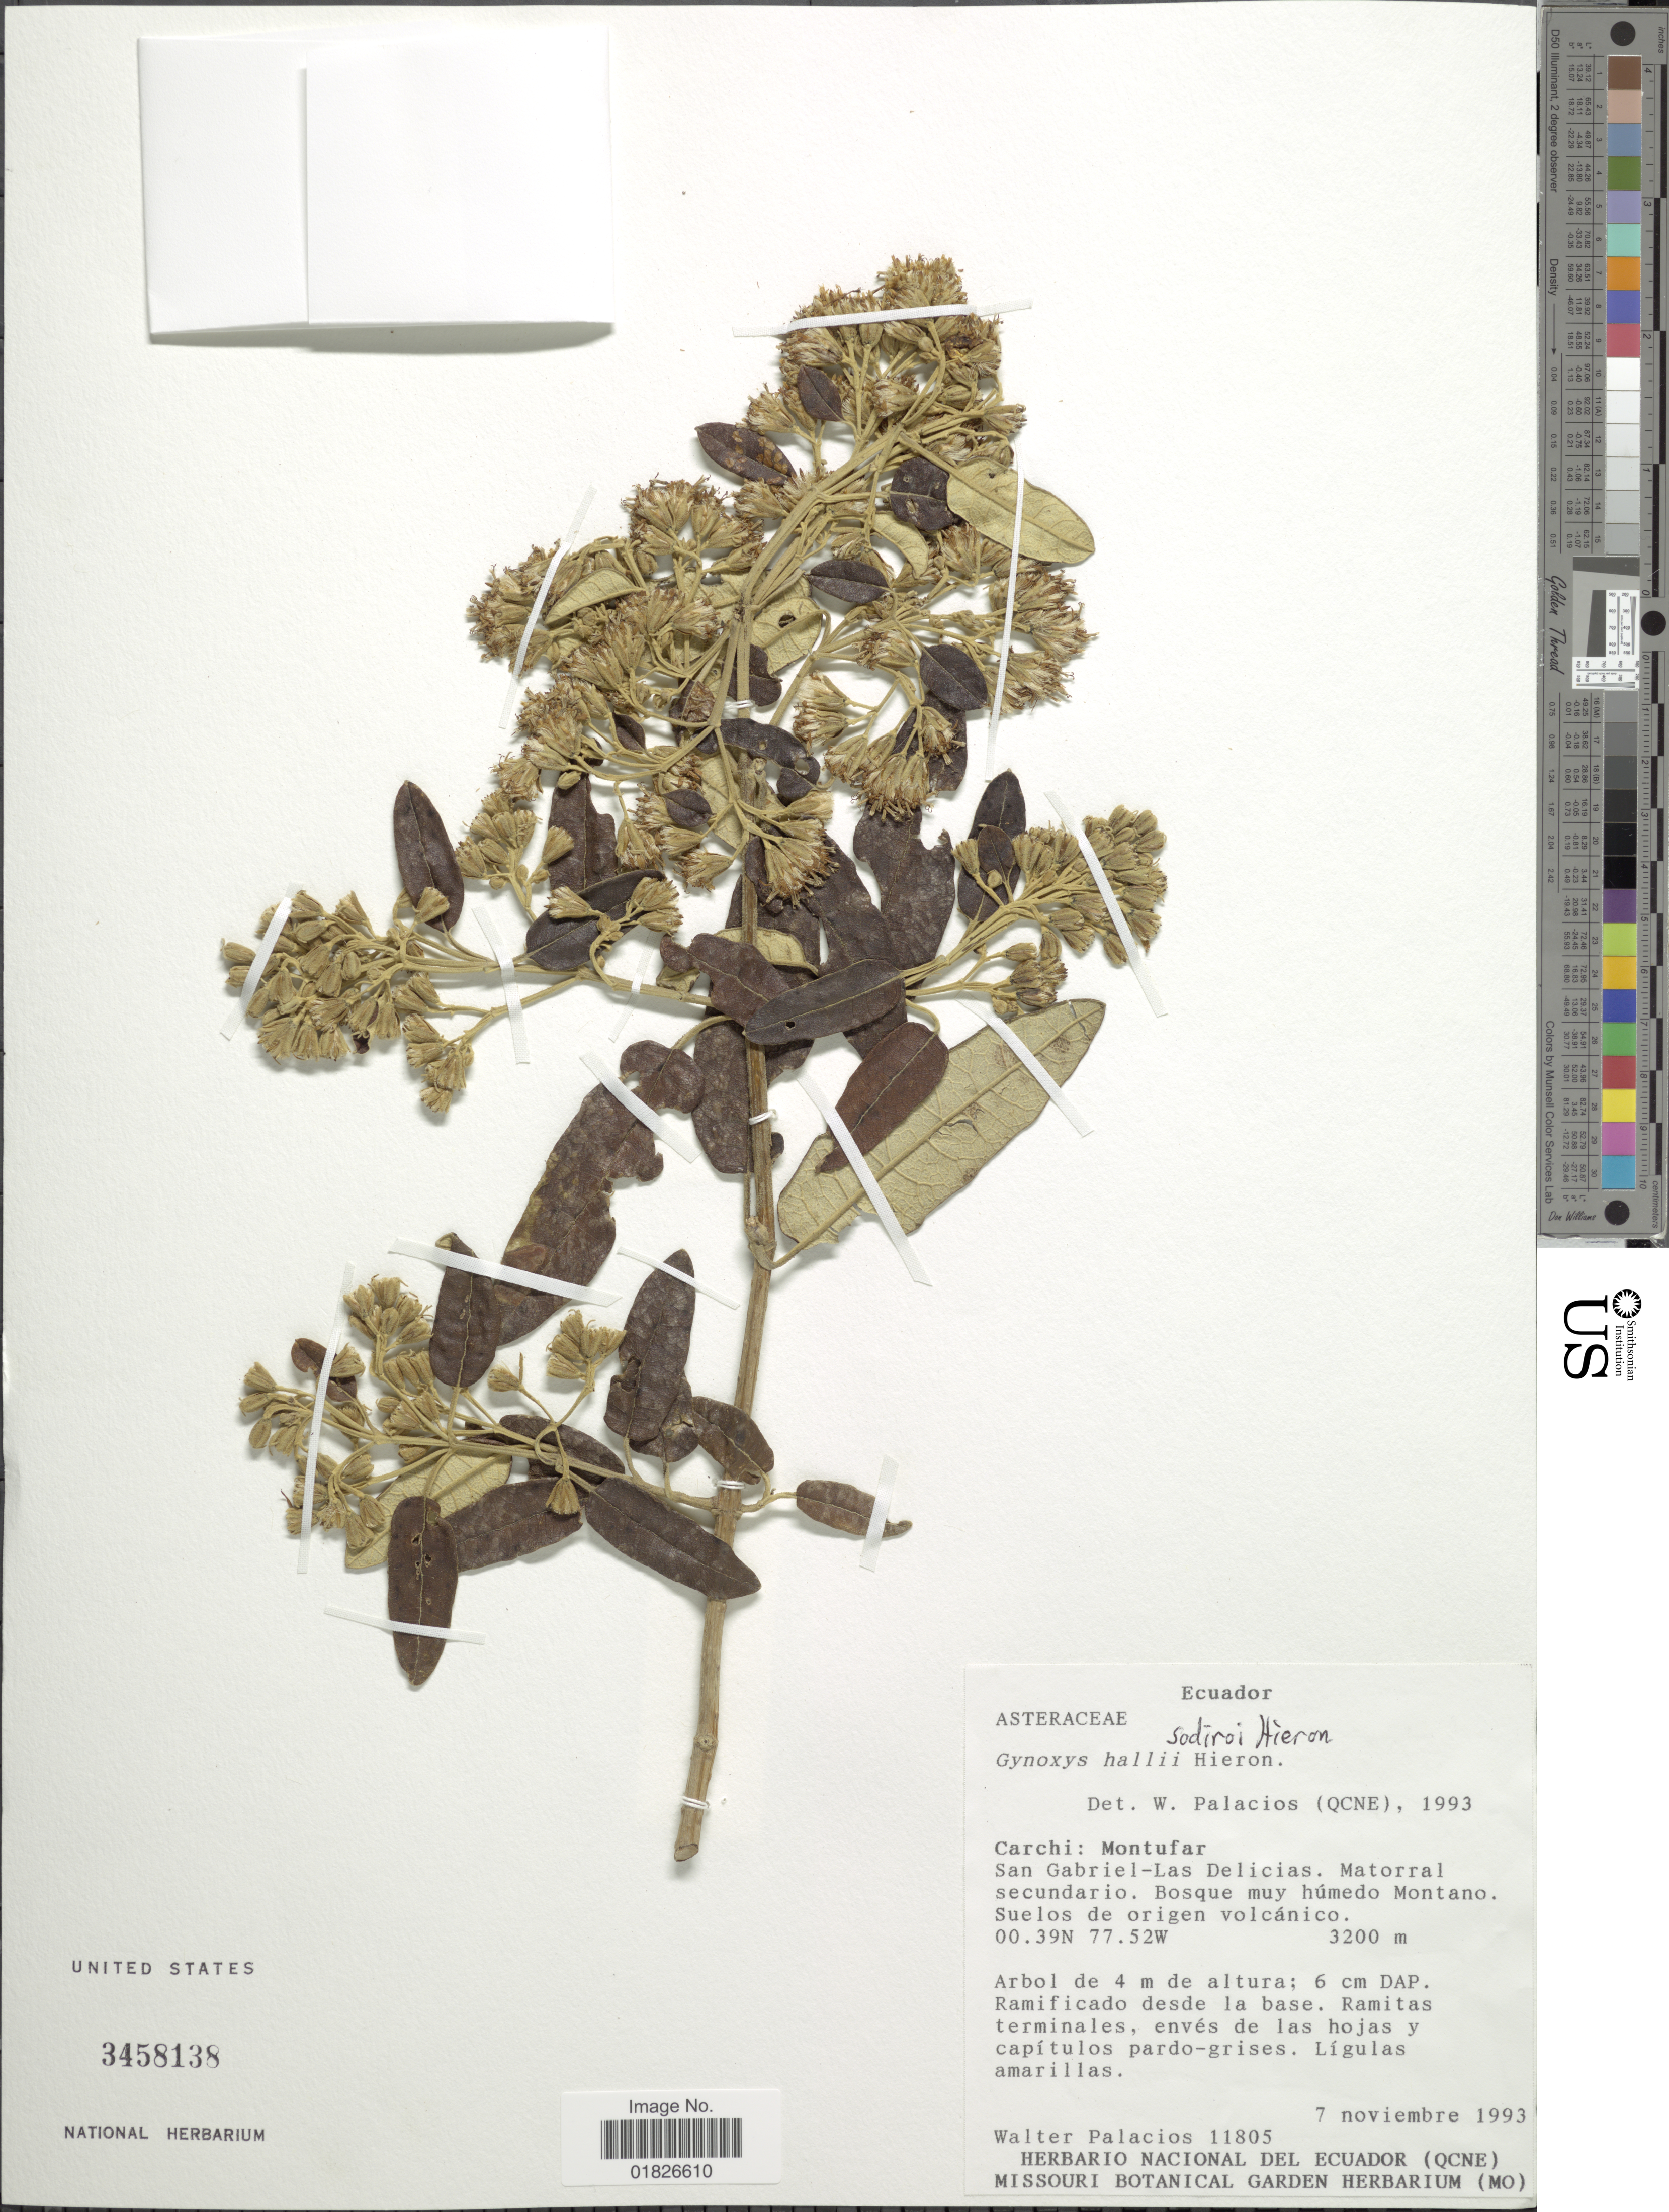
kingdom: Plantae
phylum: Tracheophyta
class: Magnoliopsida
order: Asterales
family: Asteraceae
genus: Gynoxys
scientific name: Gynoxys sodiroi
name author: Hieron.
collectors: W. Palacios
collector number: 11805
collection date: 1993-11-07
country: Ecuador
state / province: Carchi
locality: Montufar, San Gabriel-Las Delicias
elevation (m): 3200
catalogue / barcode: US 3458138